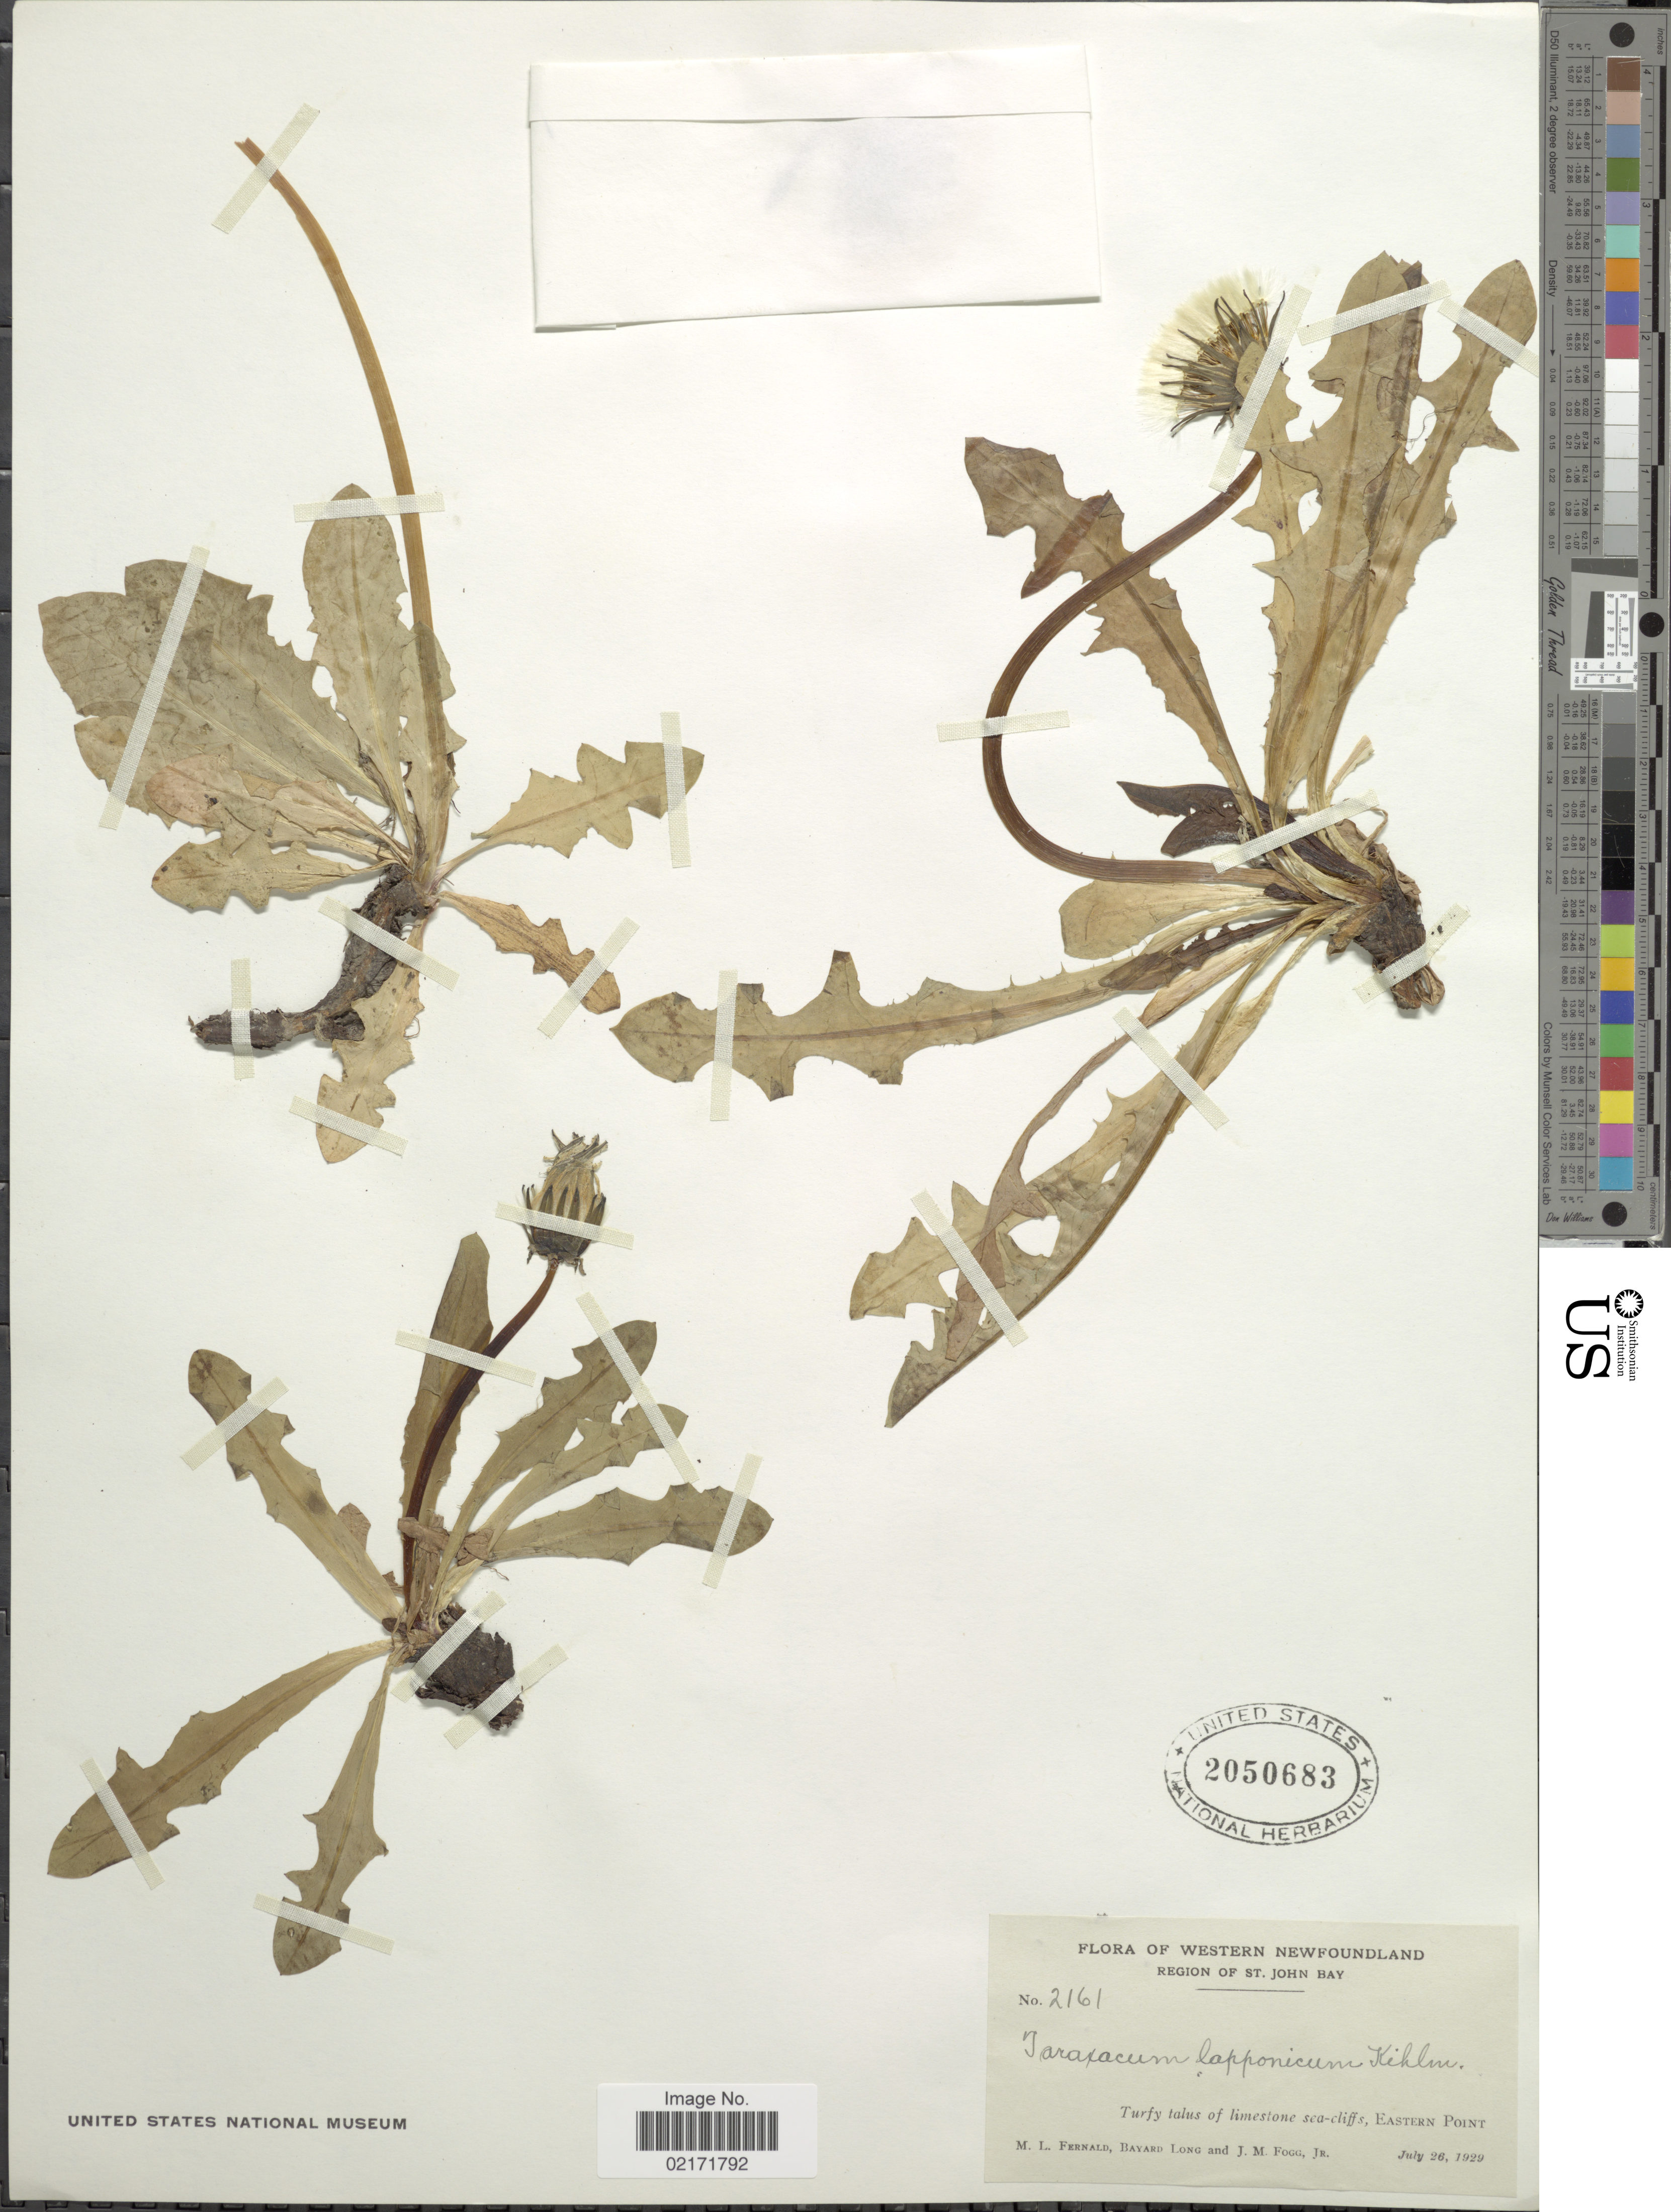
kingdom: Plantae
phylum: Tracheophyta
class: Magnoliopsida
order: Asterales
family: Asteraceae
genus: Taraxacum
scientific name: Taraxacum croceum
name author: Dahlst.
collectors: M. L. Fernald, B. Long & J. Fogg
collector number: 2161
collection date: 1929-07-26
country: Canada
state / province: Newfoundland and Labrador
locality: Western Newfoundland. Region of St. John Bay. Turfy talus of limestone sea-cliffs, Eastern Point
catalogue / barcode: US 2050683